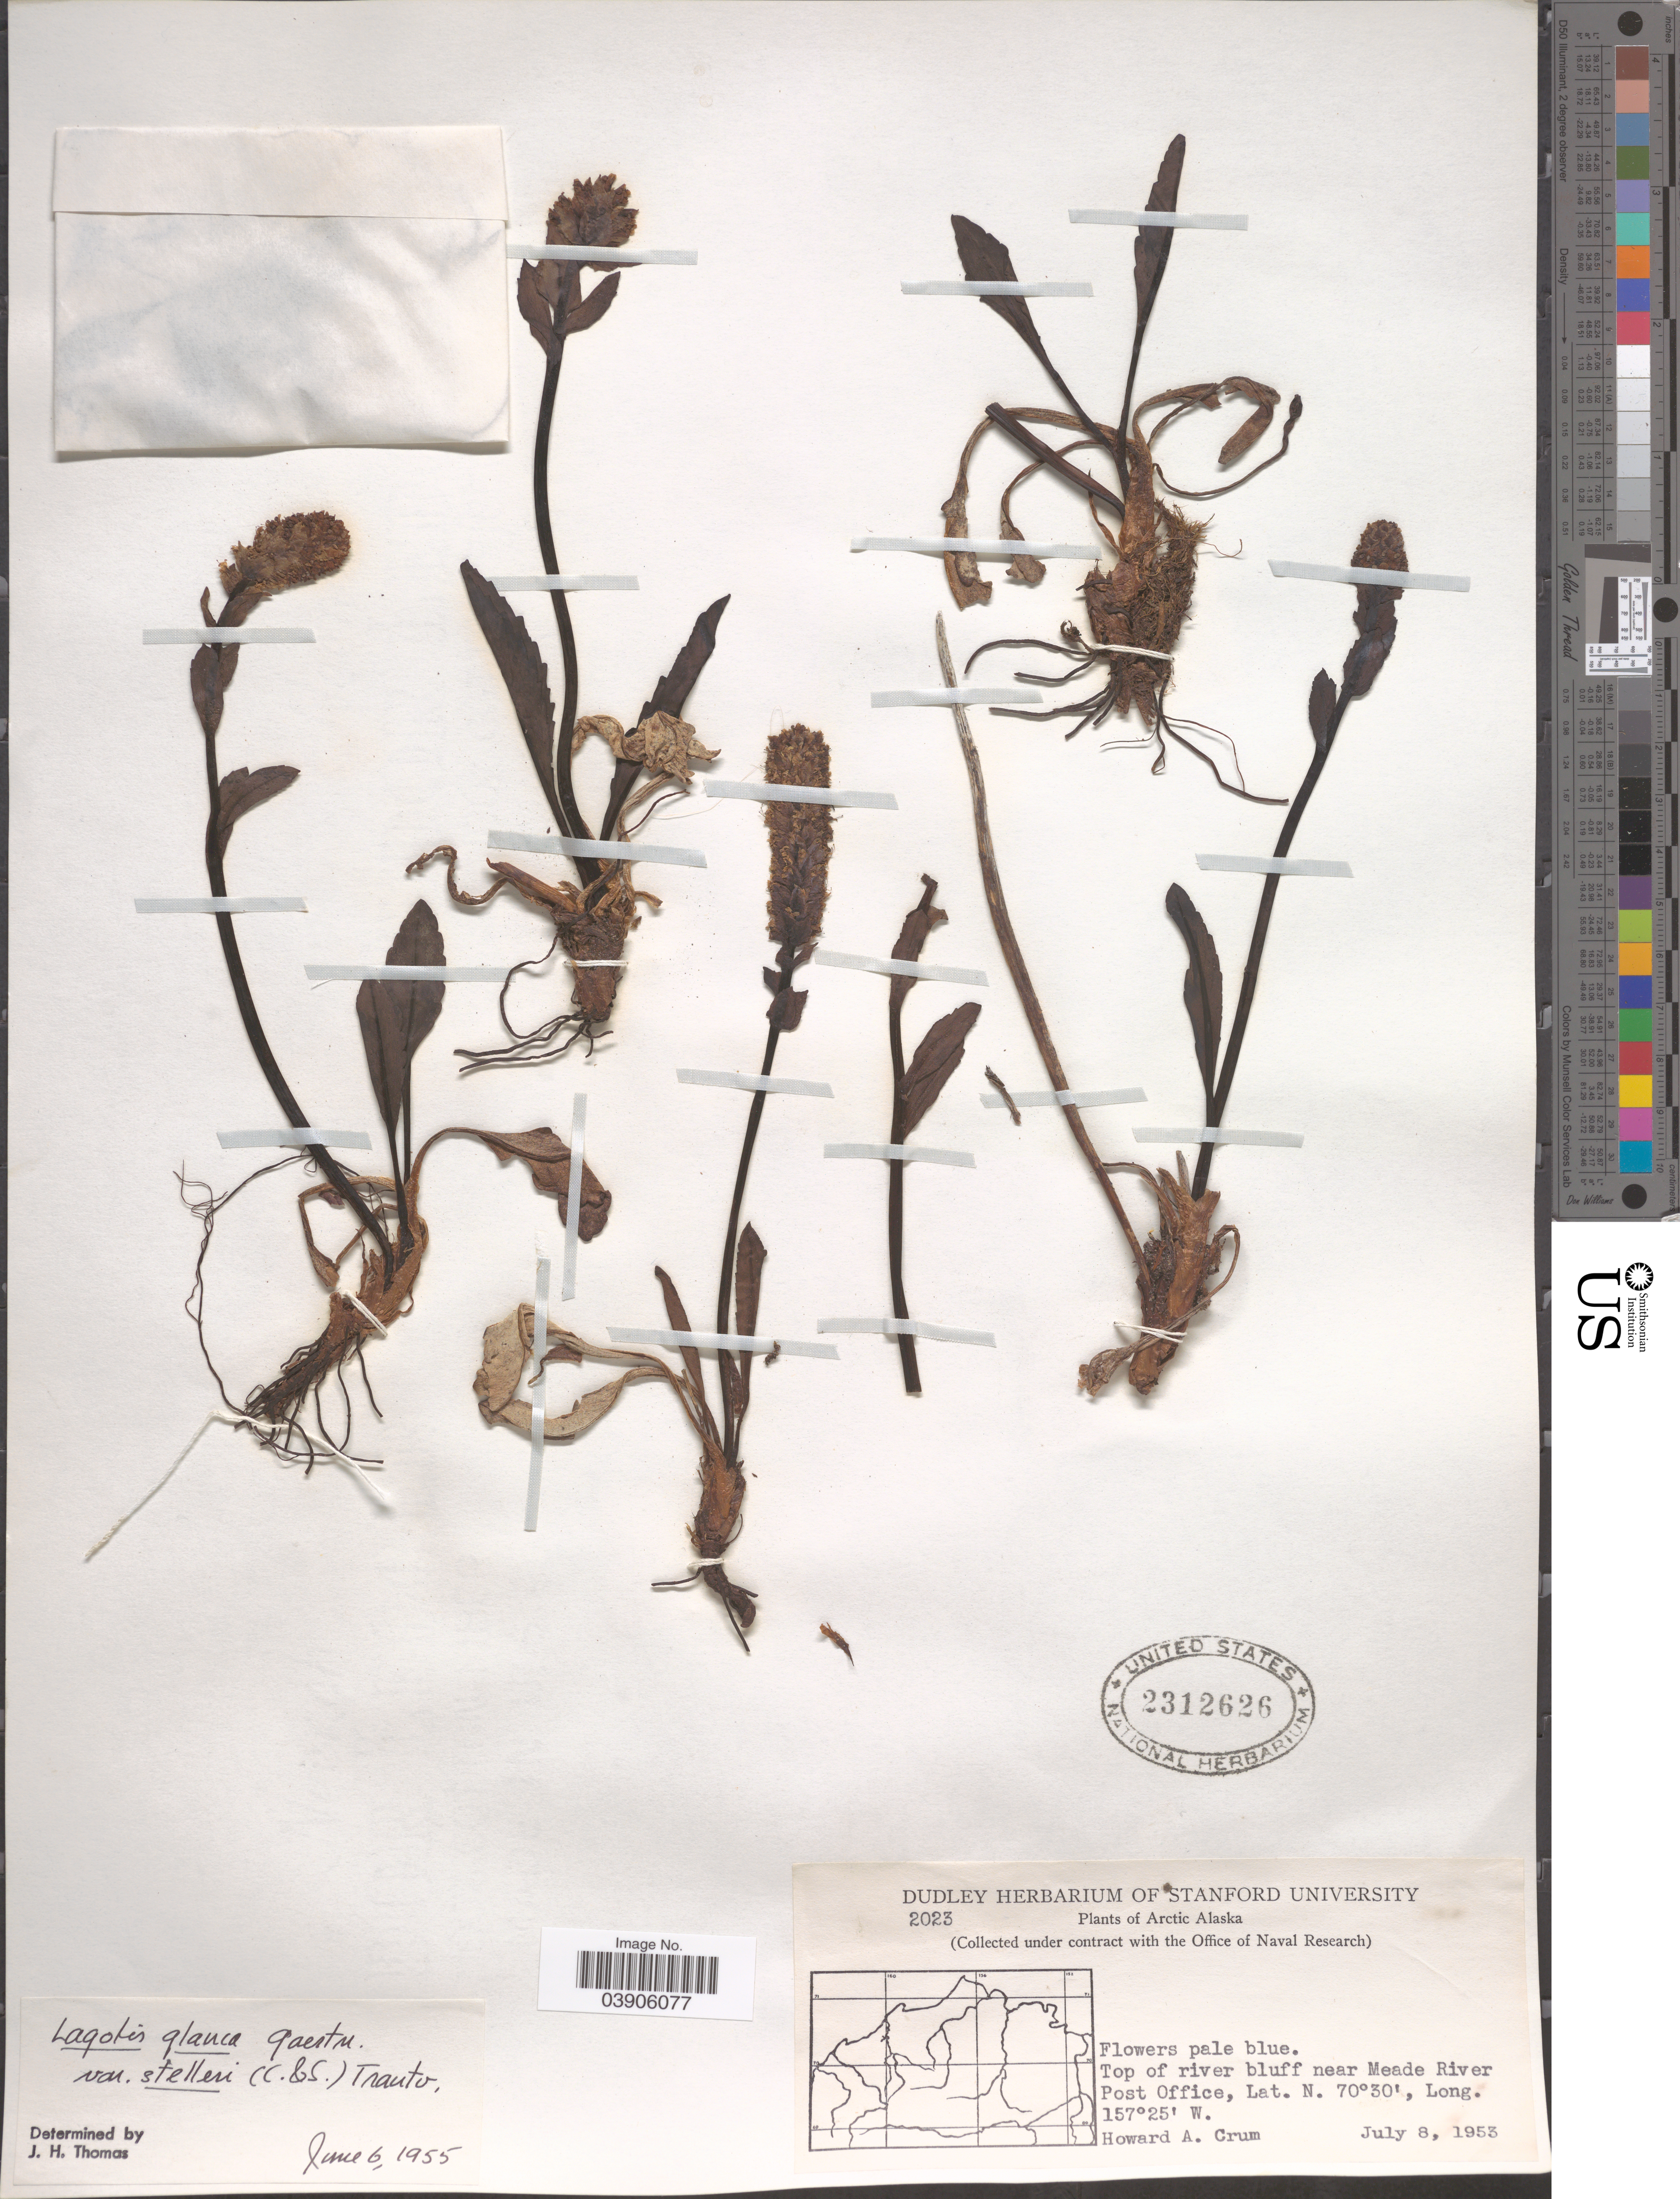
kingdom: Plantae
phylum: Tracheophyta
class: Magnoliopsida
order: Lamiales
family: Plantaginaceae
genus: Lagotis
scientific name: Lagotis glauca var. stelleri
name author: Trautv.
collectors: H. A. Crum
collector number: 2023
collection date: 1953-07-08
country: United States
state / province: Alaska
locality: Arctic Alaska. Top of river bluff near Meade River Post Office.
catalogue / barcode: US 2312626